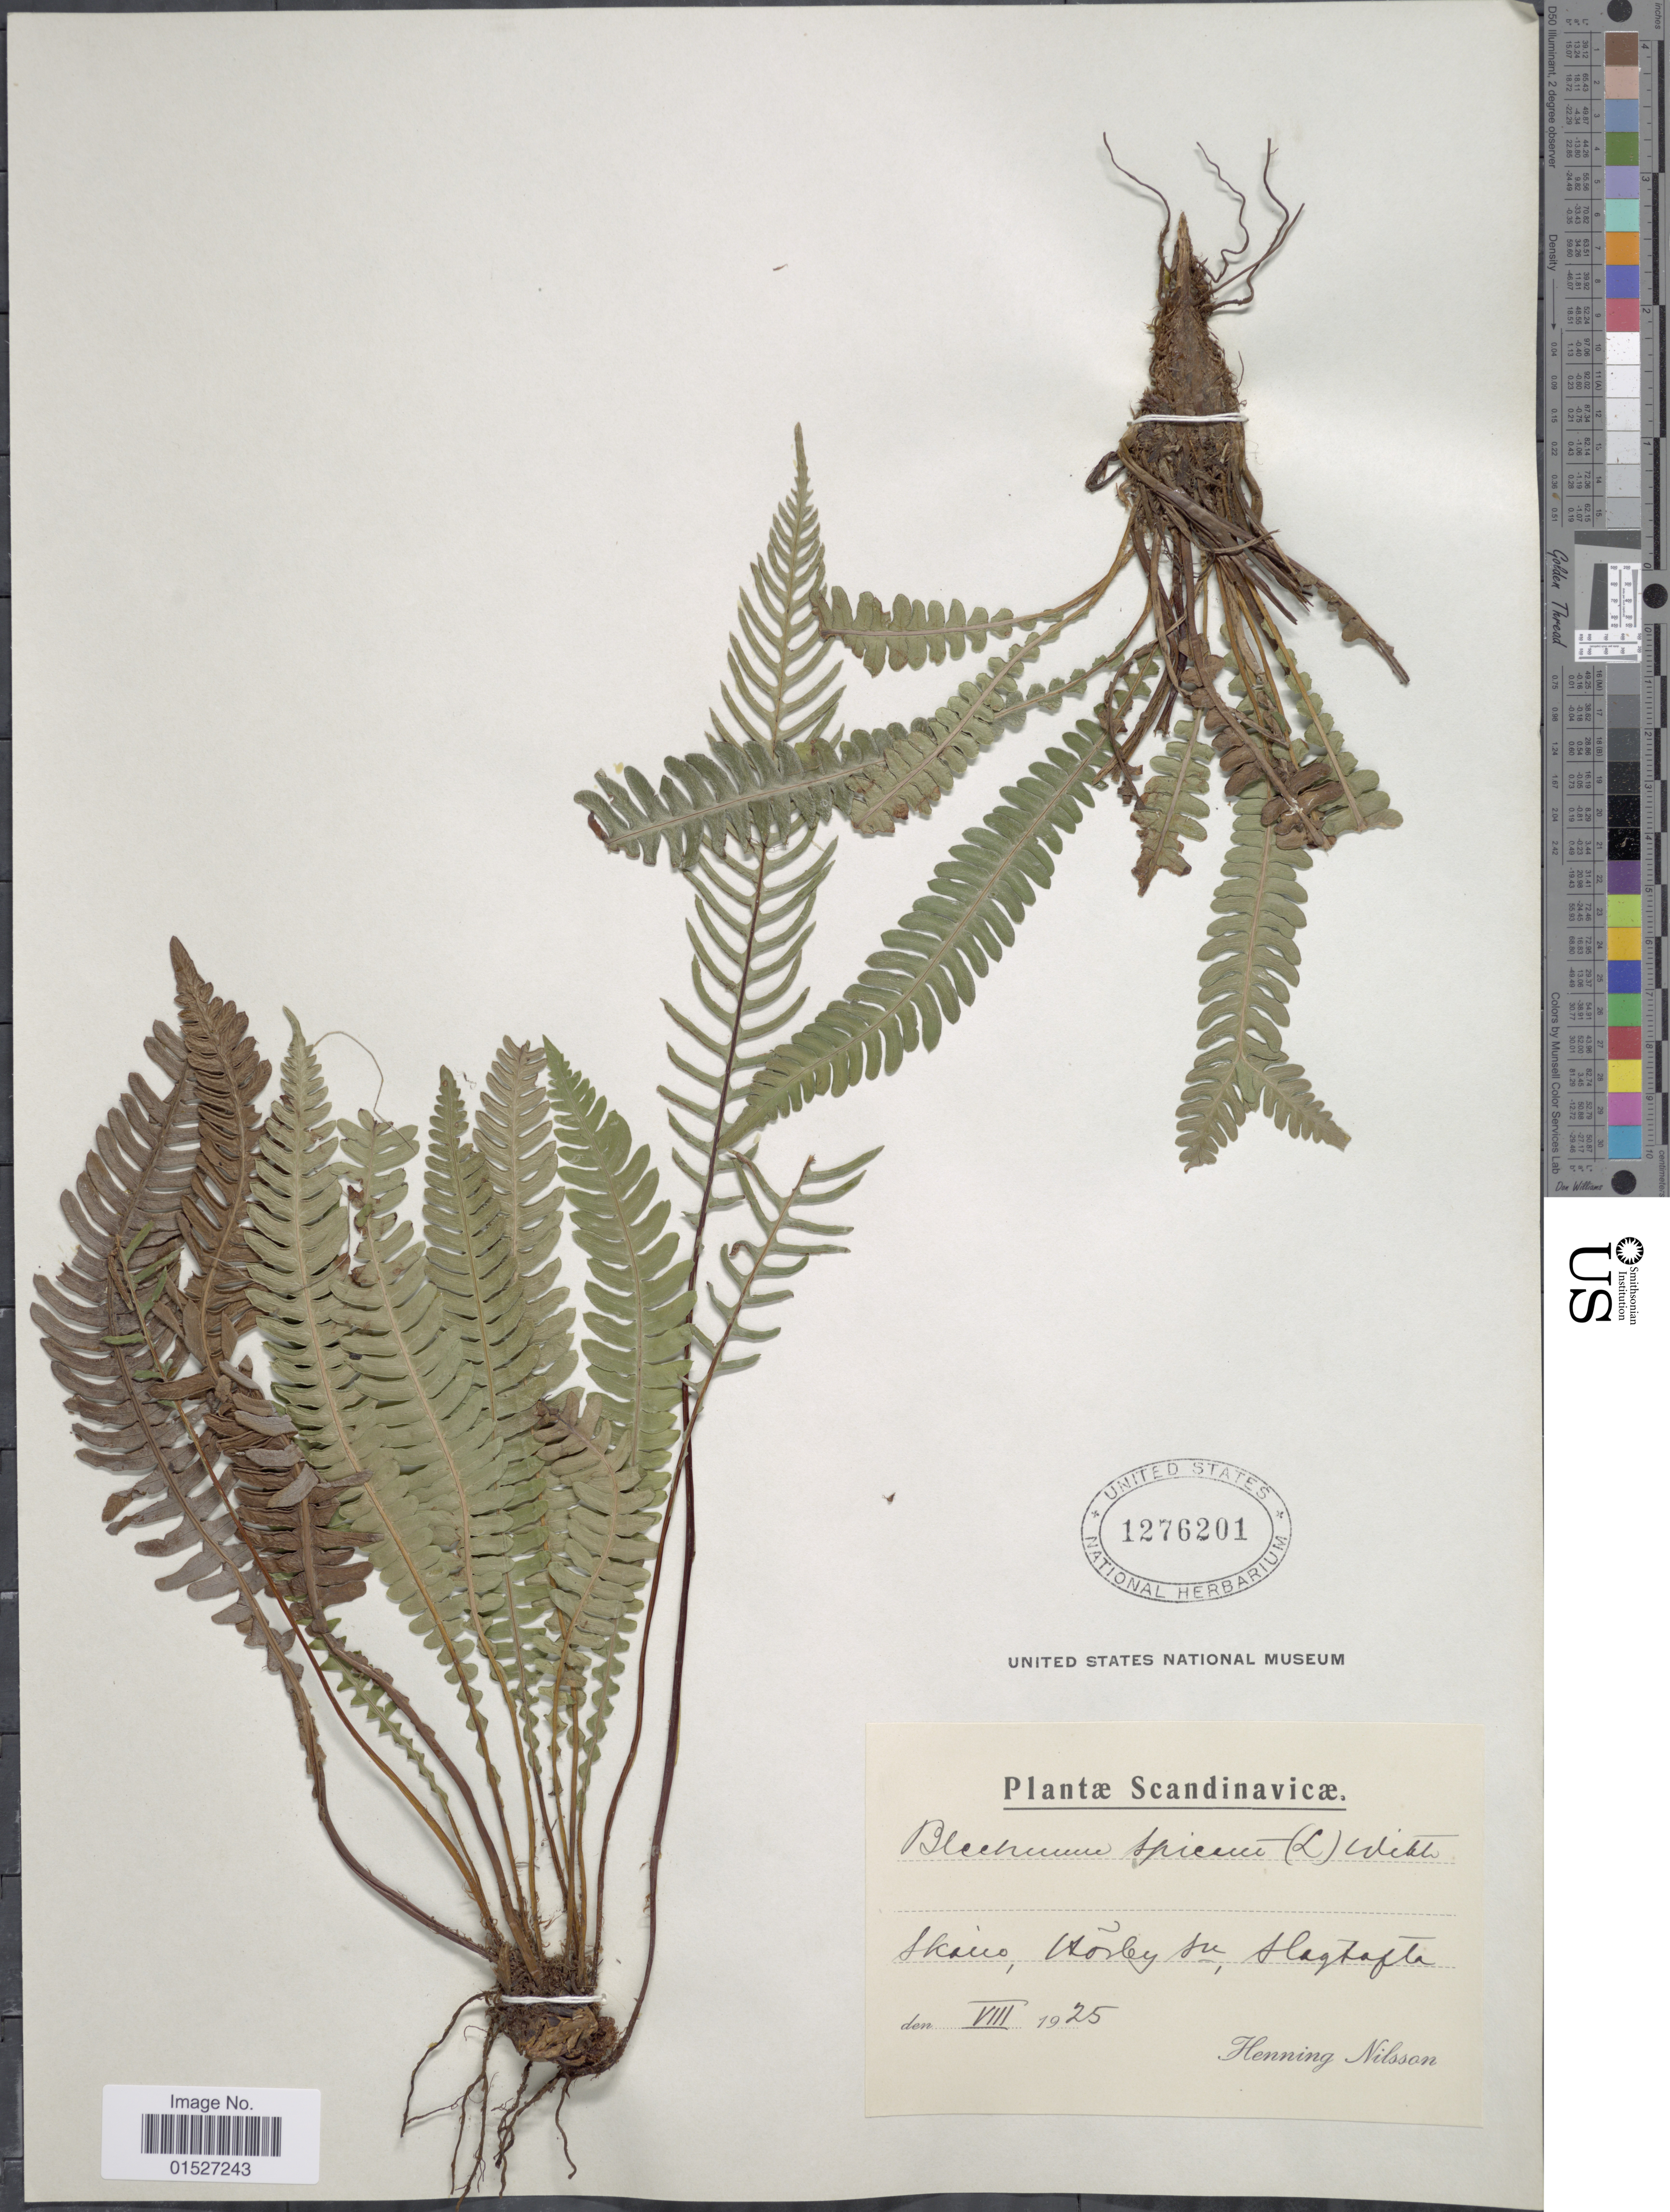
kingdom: Plantae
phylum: Tracheophyta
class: Polypodiopsida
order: Polypodiales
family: Blechnaceae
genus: Blechnum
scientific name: Blechnum spicant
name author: (L.) Sm.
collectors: H. Nilsson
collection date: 1925-08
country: Sweden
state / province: Skåne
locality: Hörby sn, Slagtofta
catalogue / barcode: US 1276201